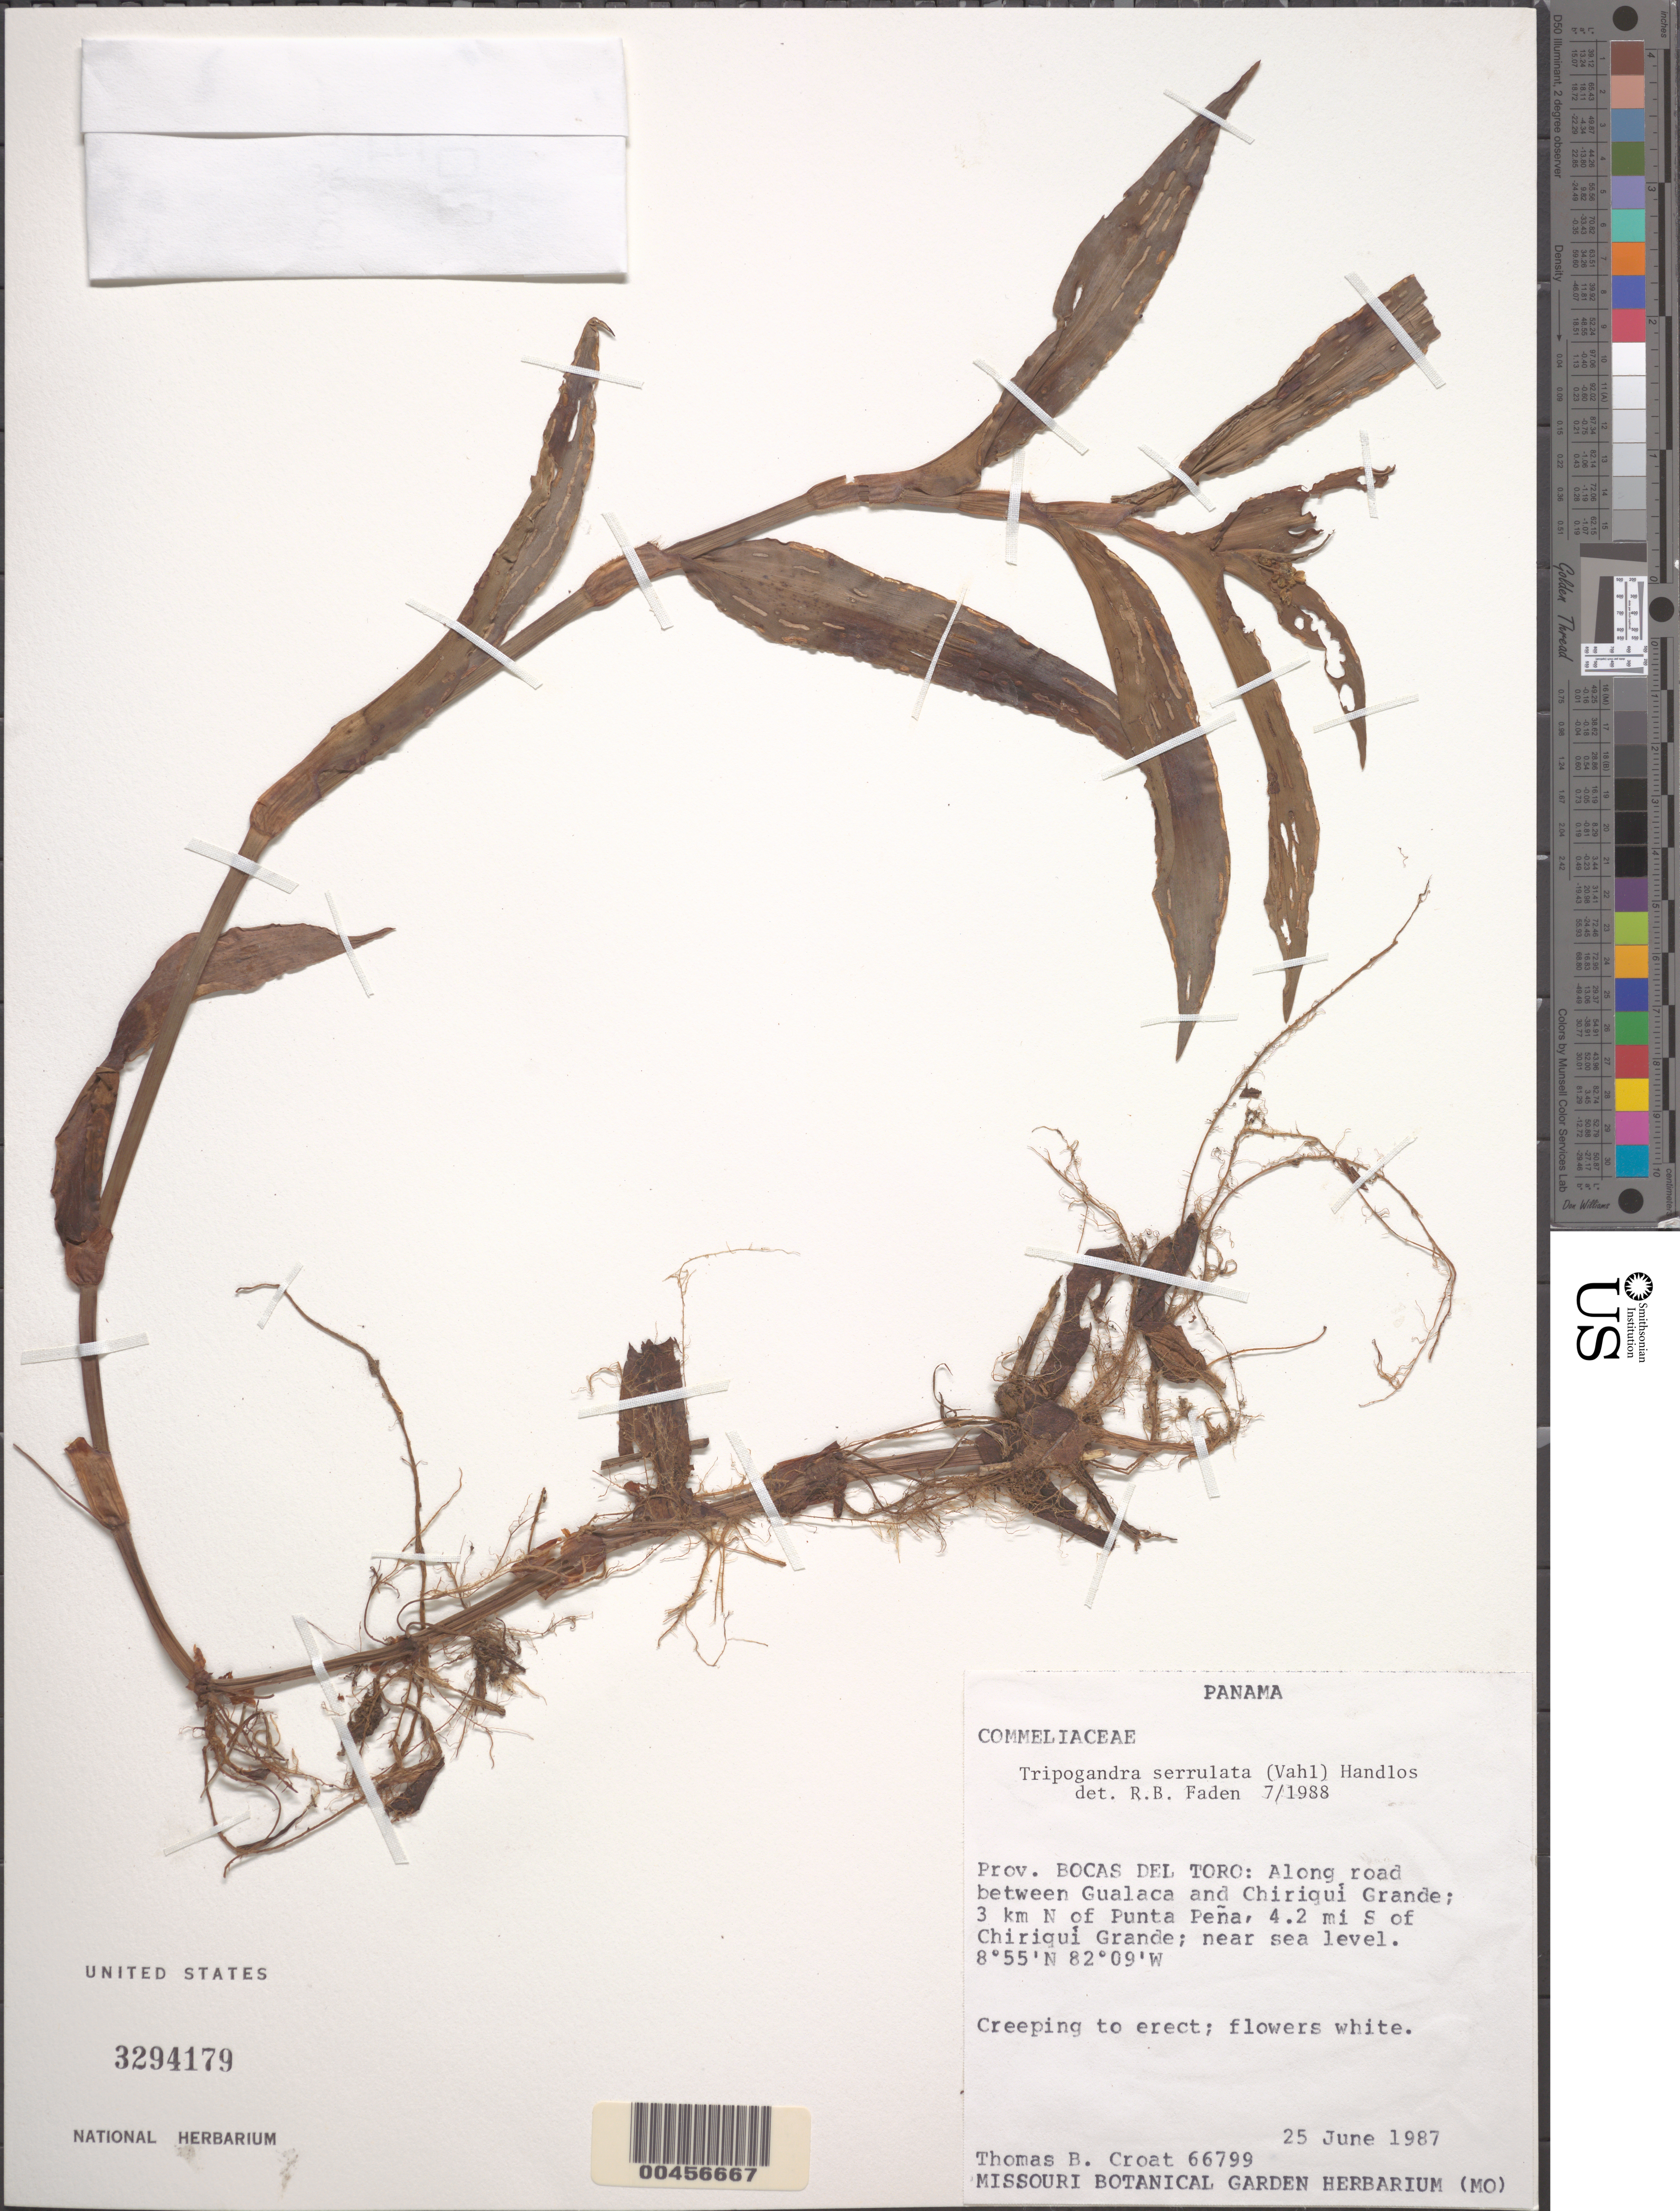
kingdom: Plantae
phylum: Tracheophyta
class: Liliopsida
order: Commelinales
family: Commelinaceae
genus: Tripogandra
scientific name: Tripogandra serrulata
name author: (Vahl) Handlos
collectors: T. B. Croat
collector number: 66799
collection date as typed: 25 Jun 1987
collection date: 1987-06-25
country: Panama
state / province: Bocas del Toro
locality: Between Gualaca and Chiriquí Grande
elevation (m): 780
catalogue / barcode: US 3294179